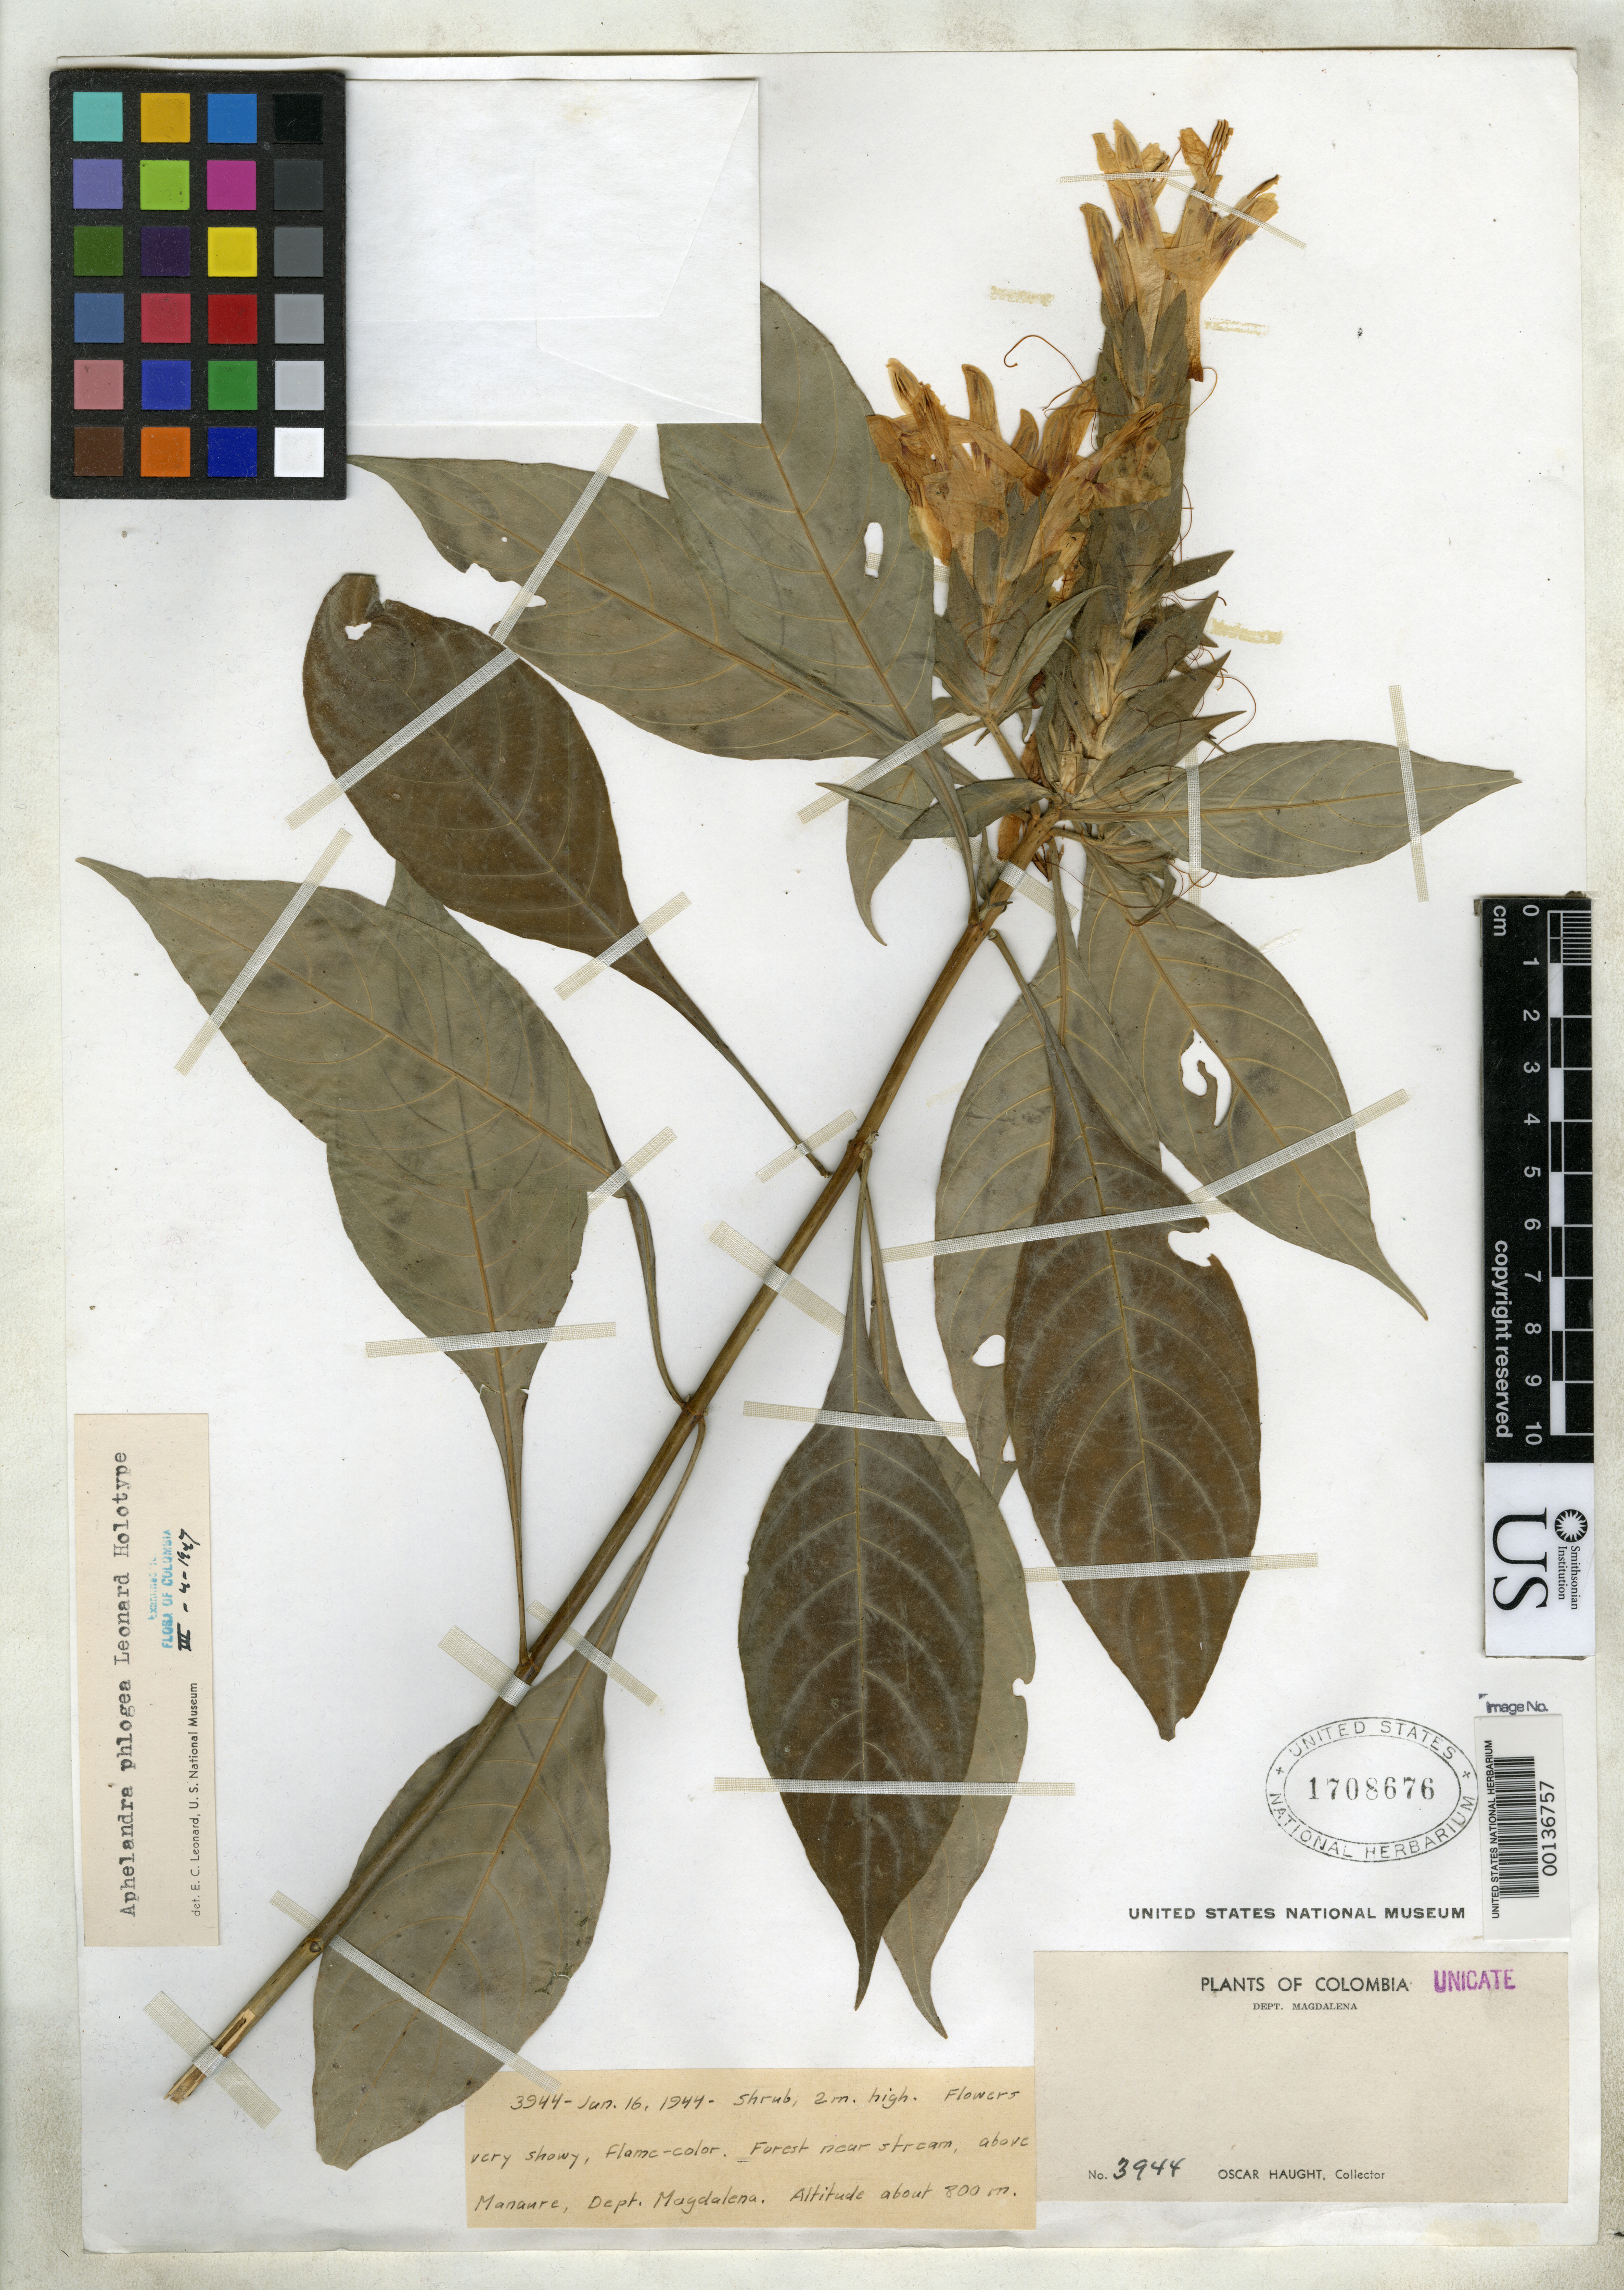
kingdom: Plantae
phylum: Tracheophyta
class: Magnoliopsida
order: Lamiales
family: Acanthaceae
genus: Aphelandra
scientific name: Aphelandra phlogea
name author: Leonard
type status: Holotype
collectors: O. L. Haught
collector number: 3944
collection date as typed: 16 Jan 1944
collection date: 1944-01-16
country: Colombia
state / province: Magdalena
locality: Manaure.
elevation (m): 800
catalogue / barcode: US 1708676